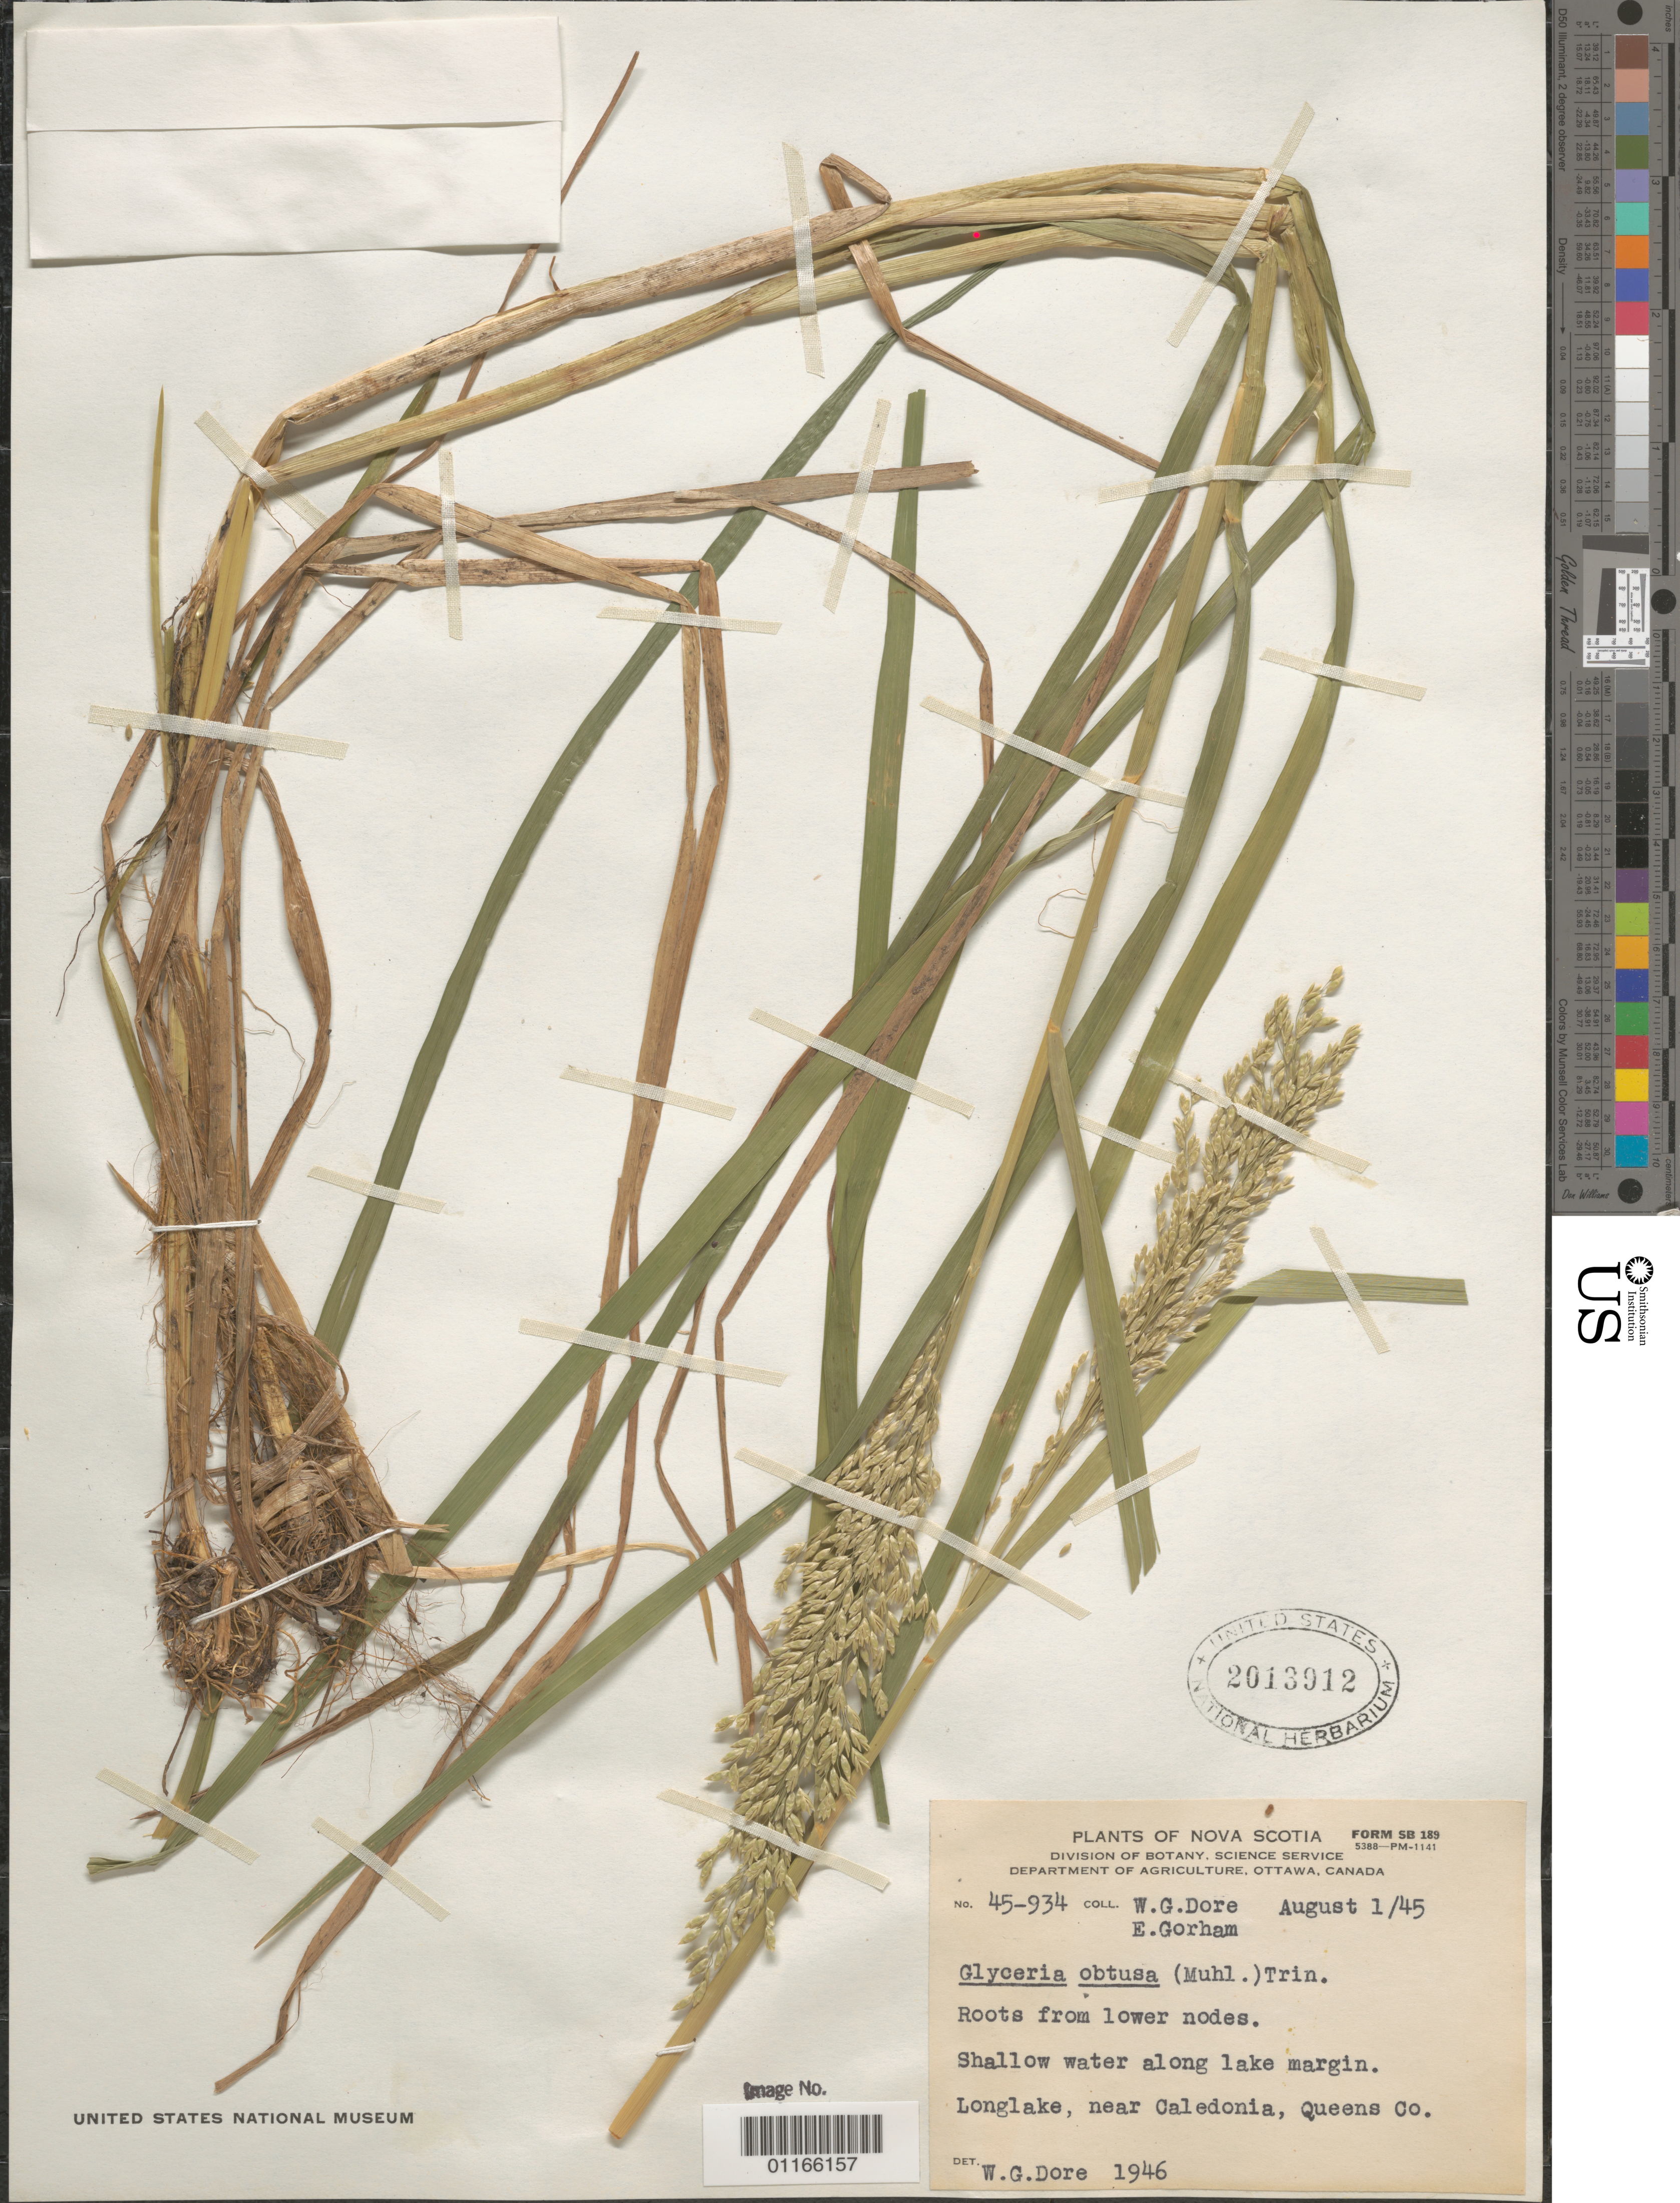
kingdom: Plantae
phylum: Tracheophyta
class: Liliopsida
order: Poales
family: Poaceae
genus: Glyceria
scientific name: Glyceria obtusa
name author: (Muhl.) Trin.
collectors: W. Dore & E. Gorham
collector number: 45-934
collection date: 1945-08-01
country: Canada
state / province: Nova Scotia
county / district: Queens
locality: Longlake, near Caledonia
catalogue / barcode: US 2013912